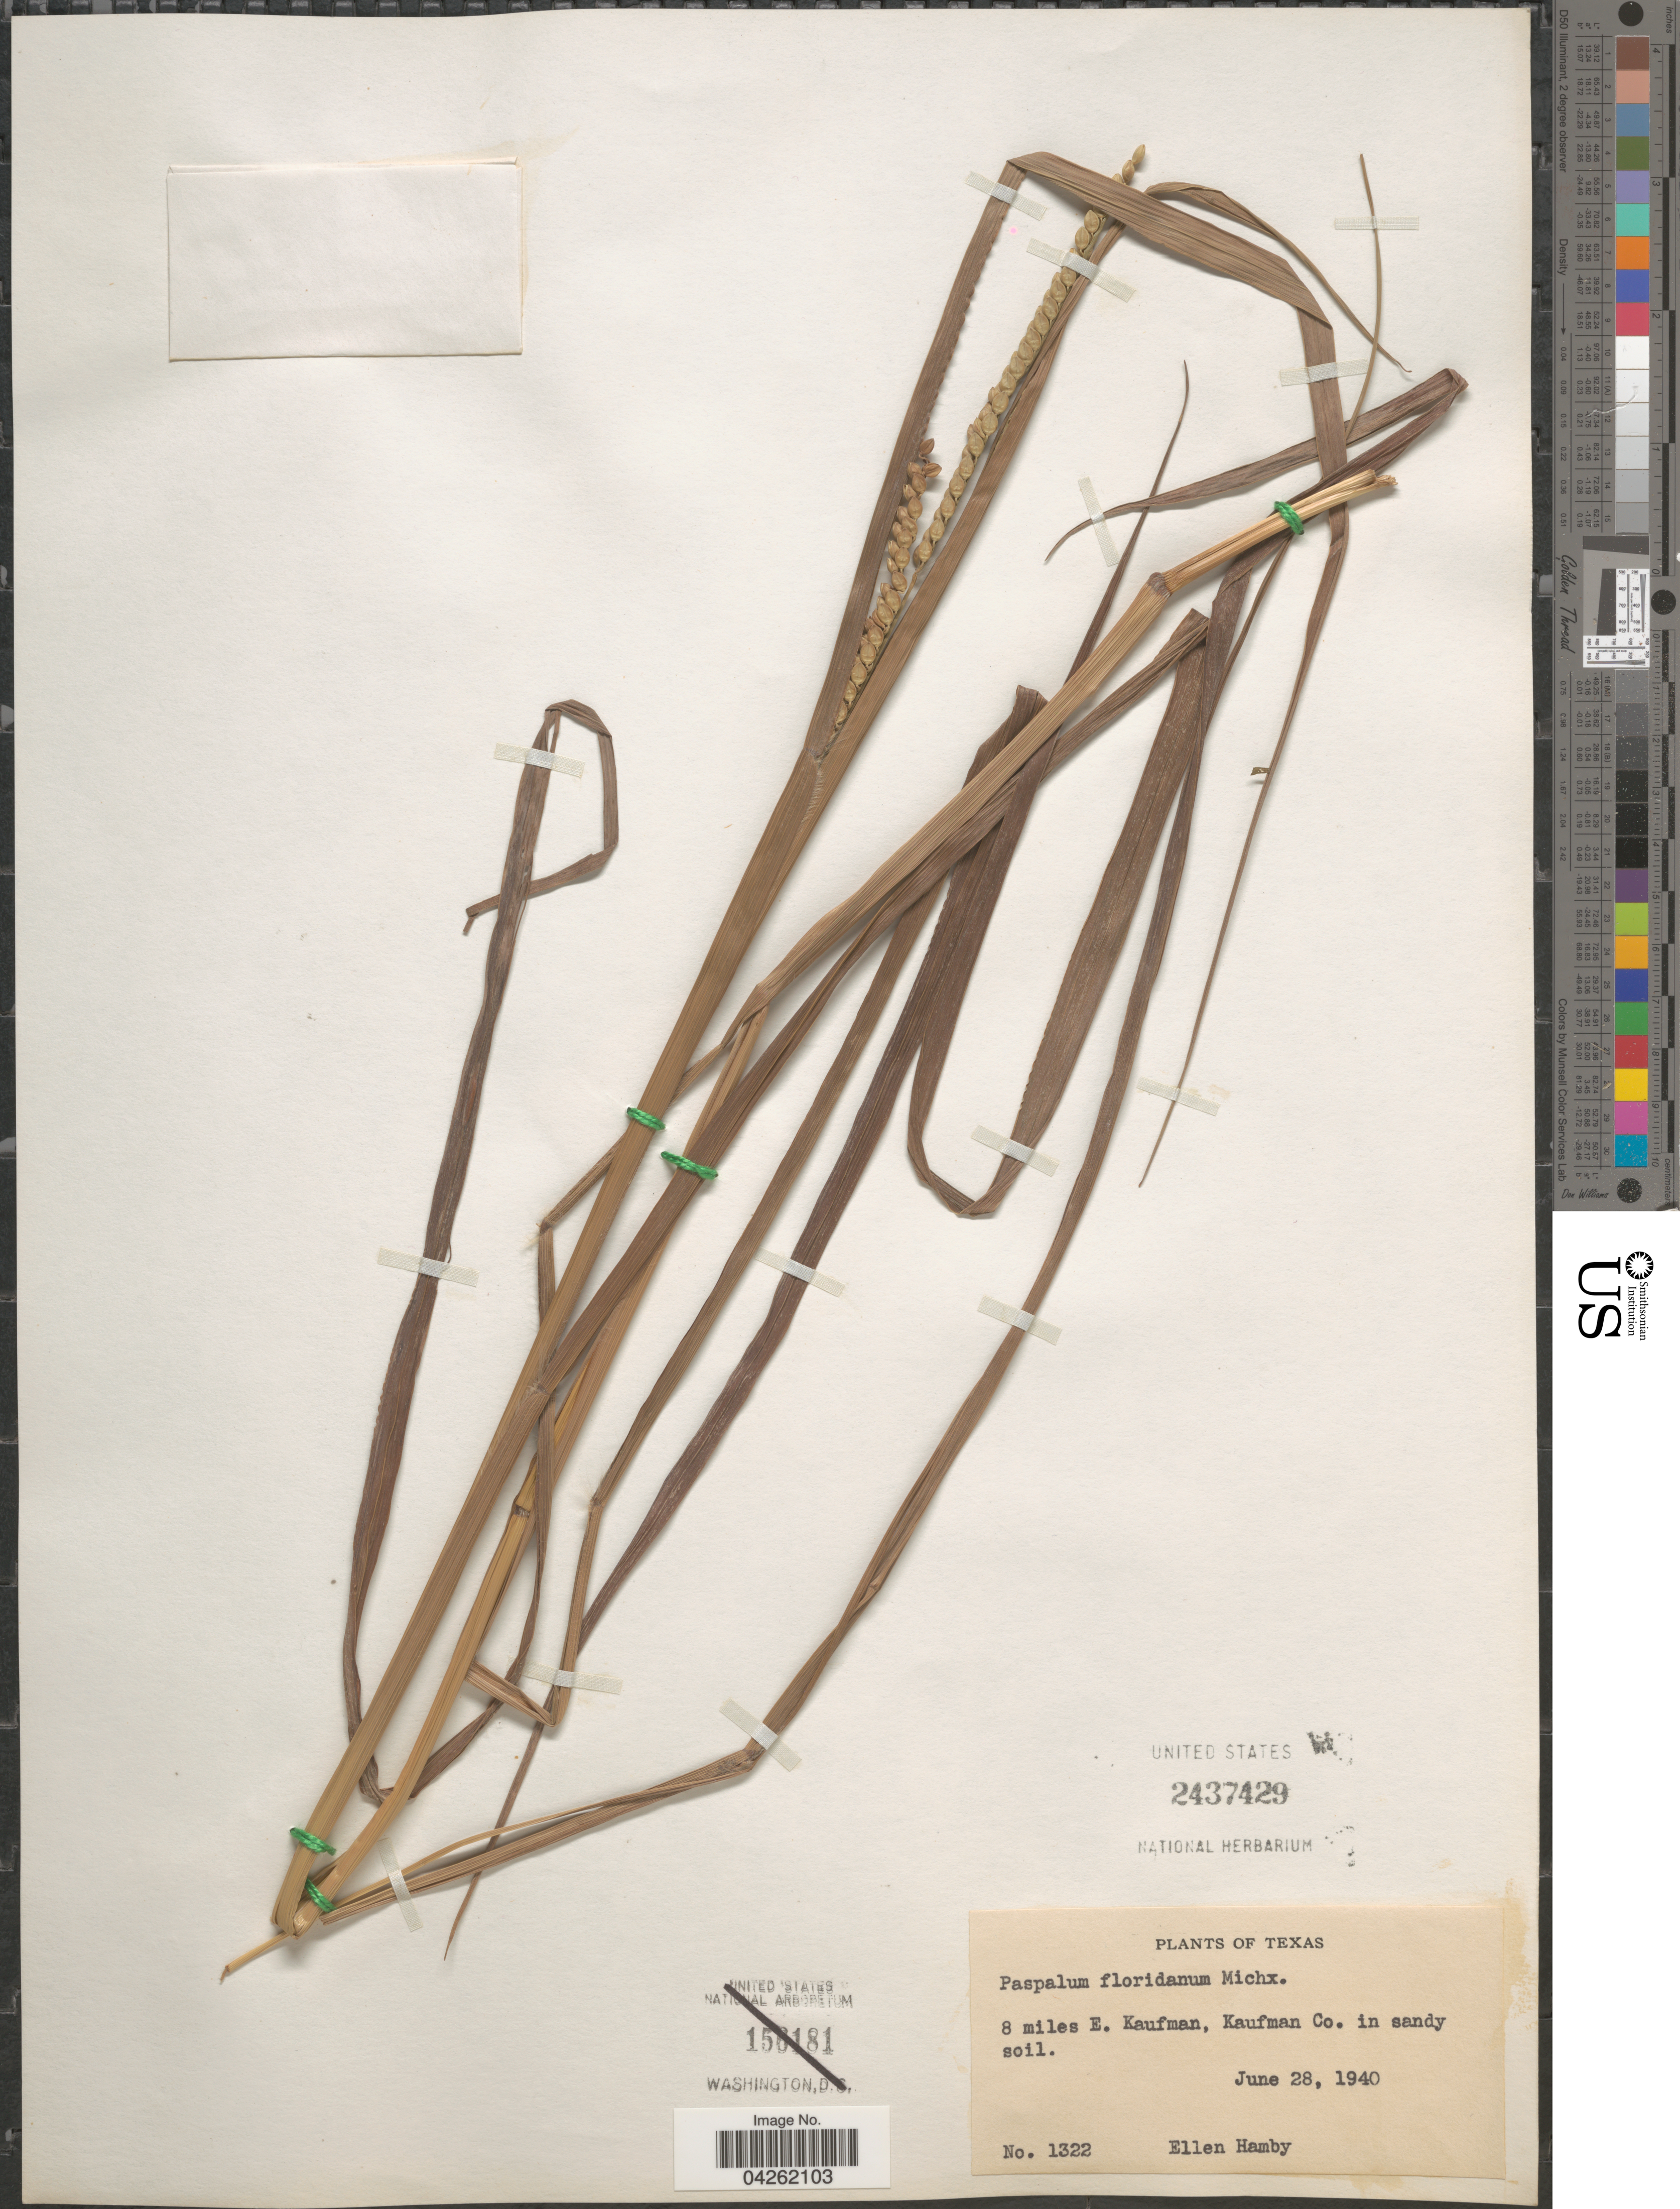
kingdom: Plantae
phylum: Tracheophyta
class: Liliopsida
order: Poales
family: Poaceae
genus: Paspalum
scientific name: Paspalum floridanum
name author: Michx.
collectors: E. Hamby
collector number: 1322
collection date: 1940-06-28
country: United States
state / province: Texas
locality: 8 miles E. Kaufman, Kaufman Co.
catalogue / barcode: US 2437429